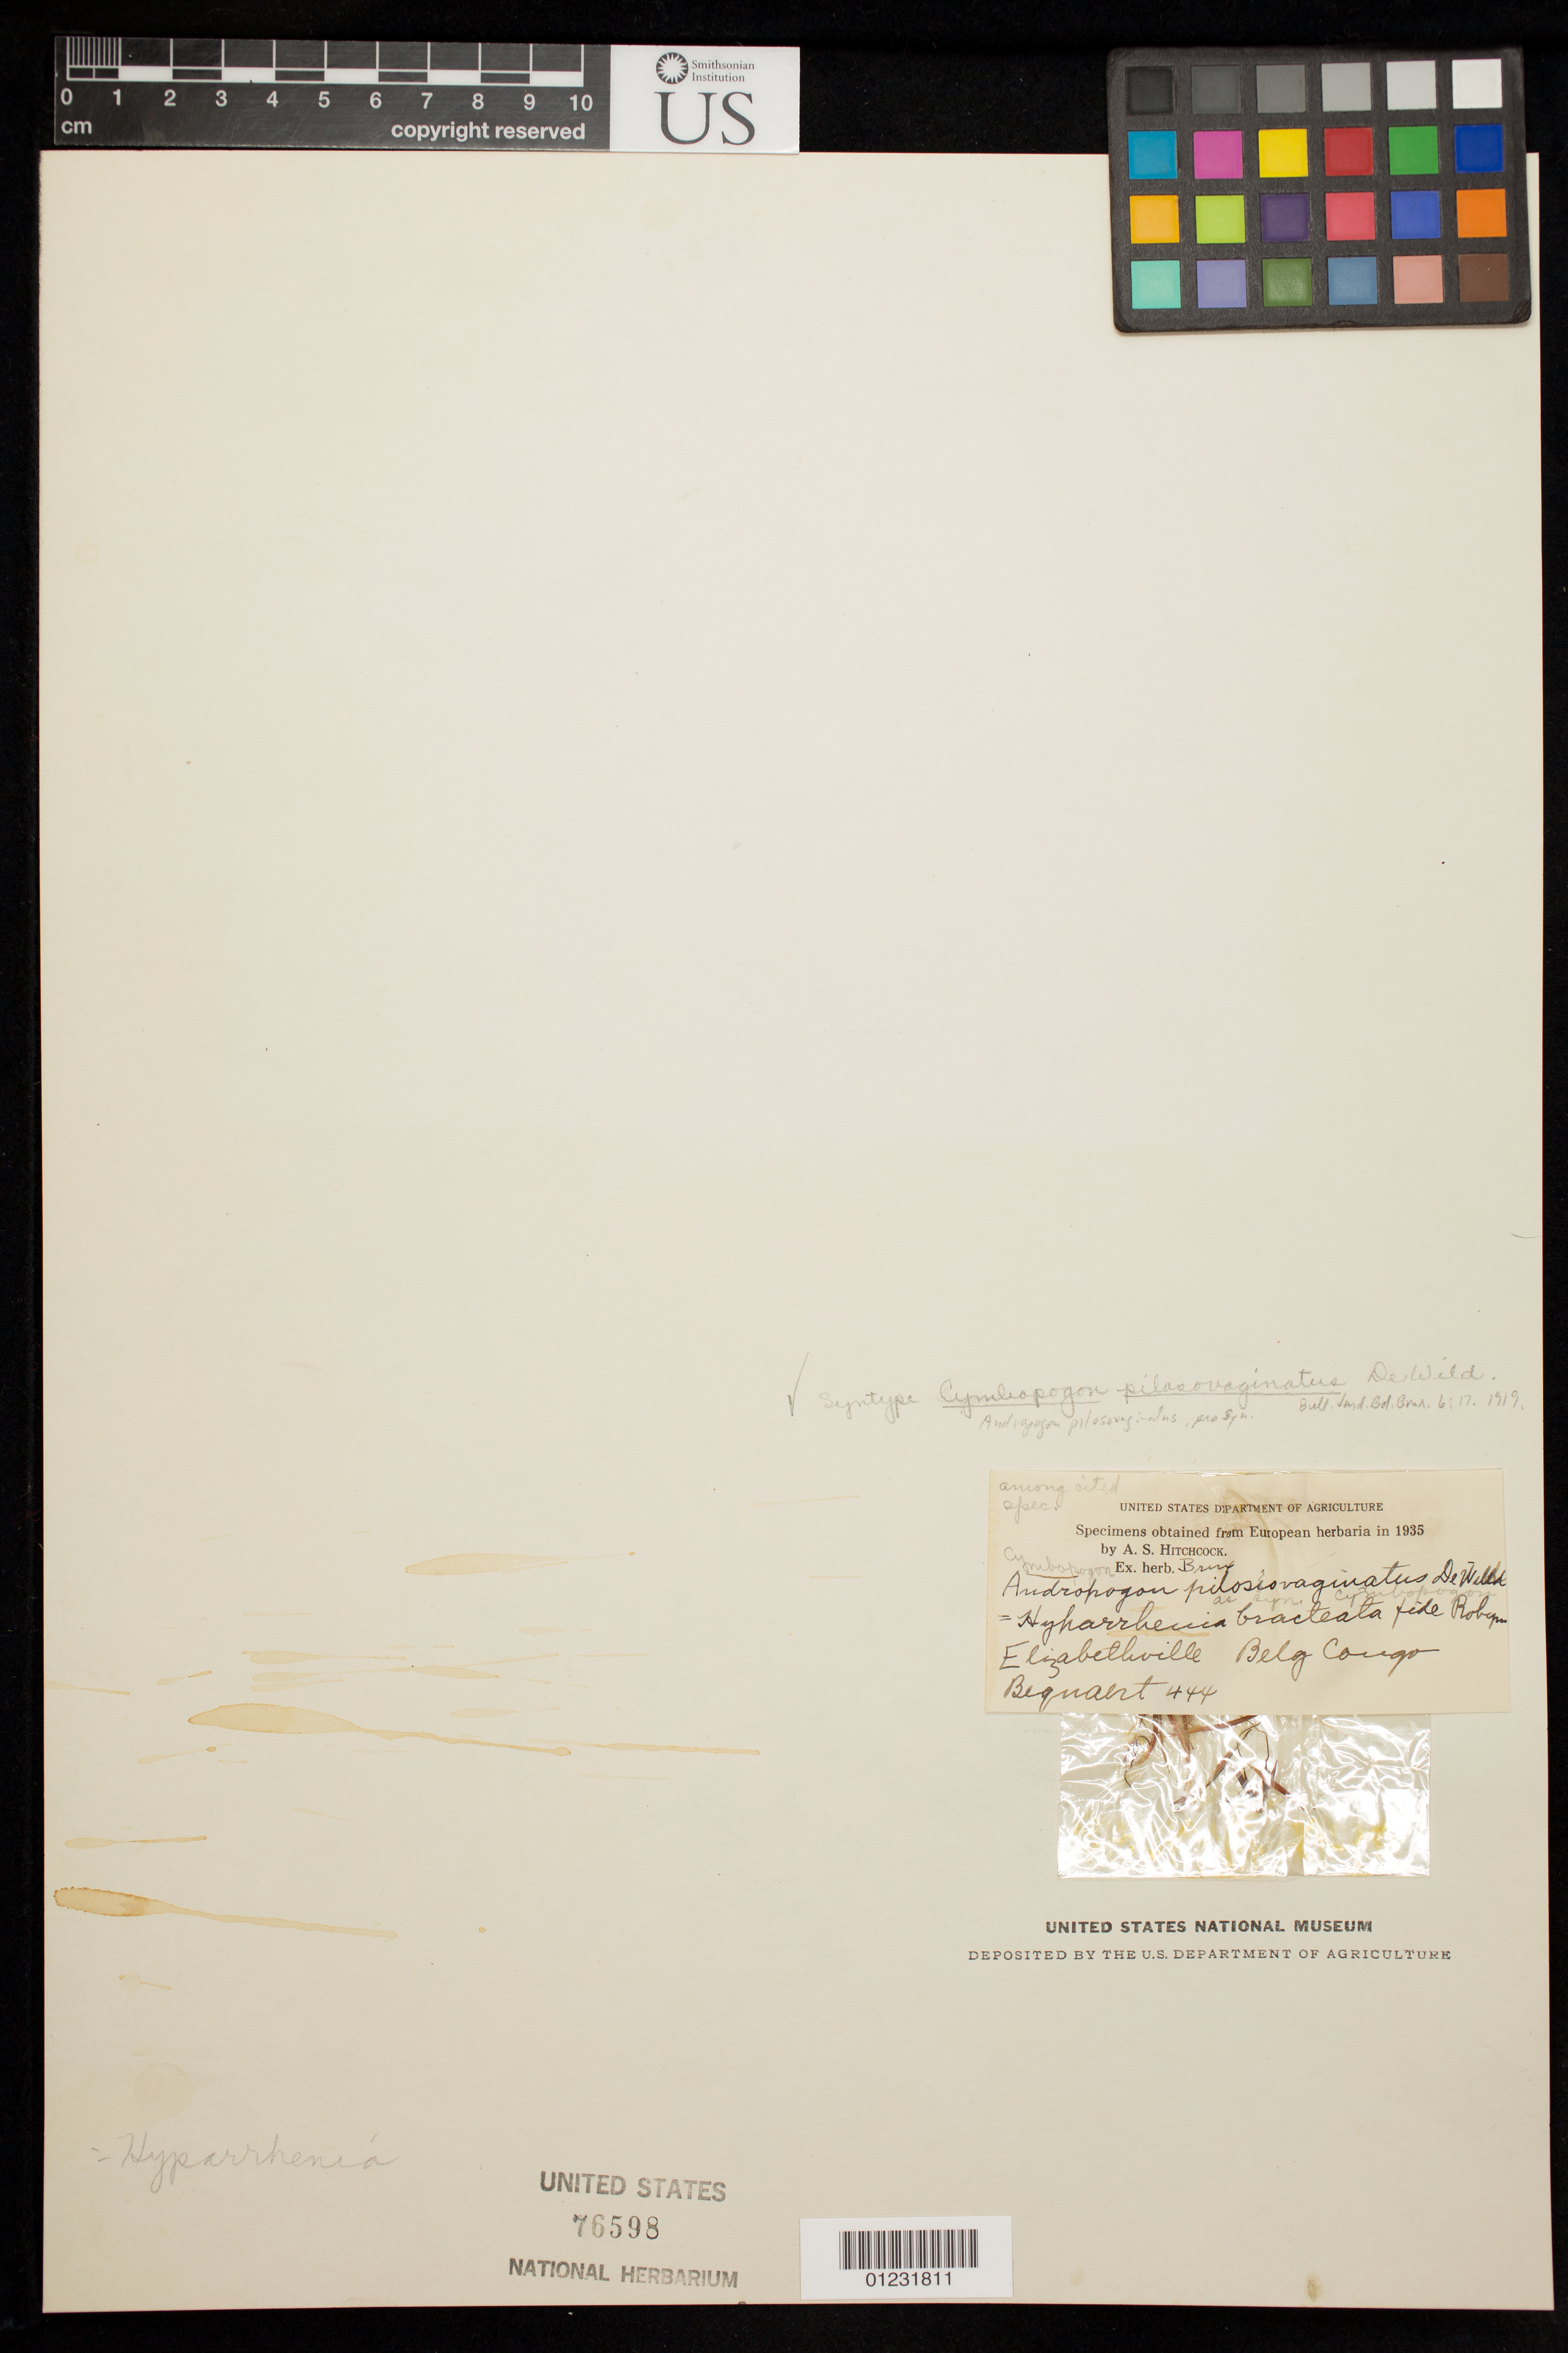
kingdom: Plantae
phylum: Tracheophyta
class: Liliopsida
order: Poales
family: Poaceae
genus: Cymbopogon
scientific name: Cymbopogon pilosovaginatus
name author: De Wild.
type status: Syntype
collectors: J. Bequaert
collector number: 444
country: Congo, Democratic Republic of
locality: Elizabethville.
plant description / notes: Fragmentary material of type specimen ex herb. Bruxelles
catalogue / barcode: US 76598